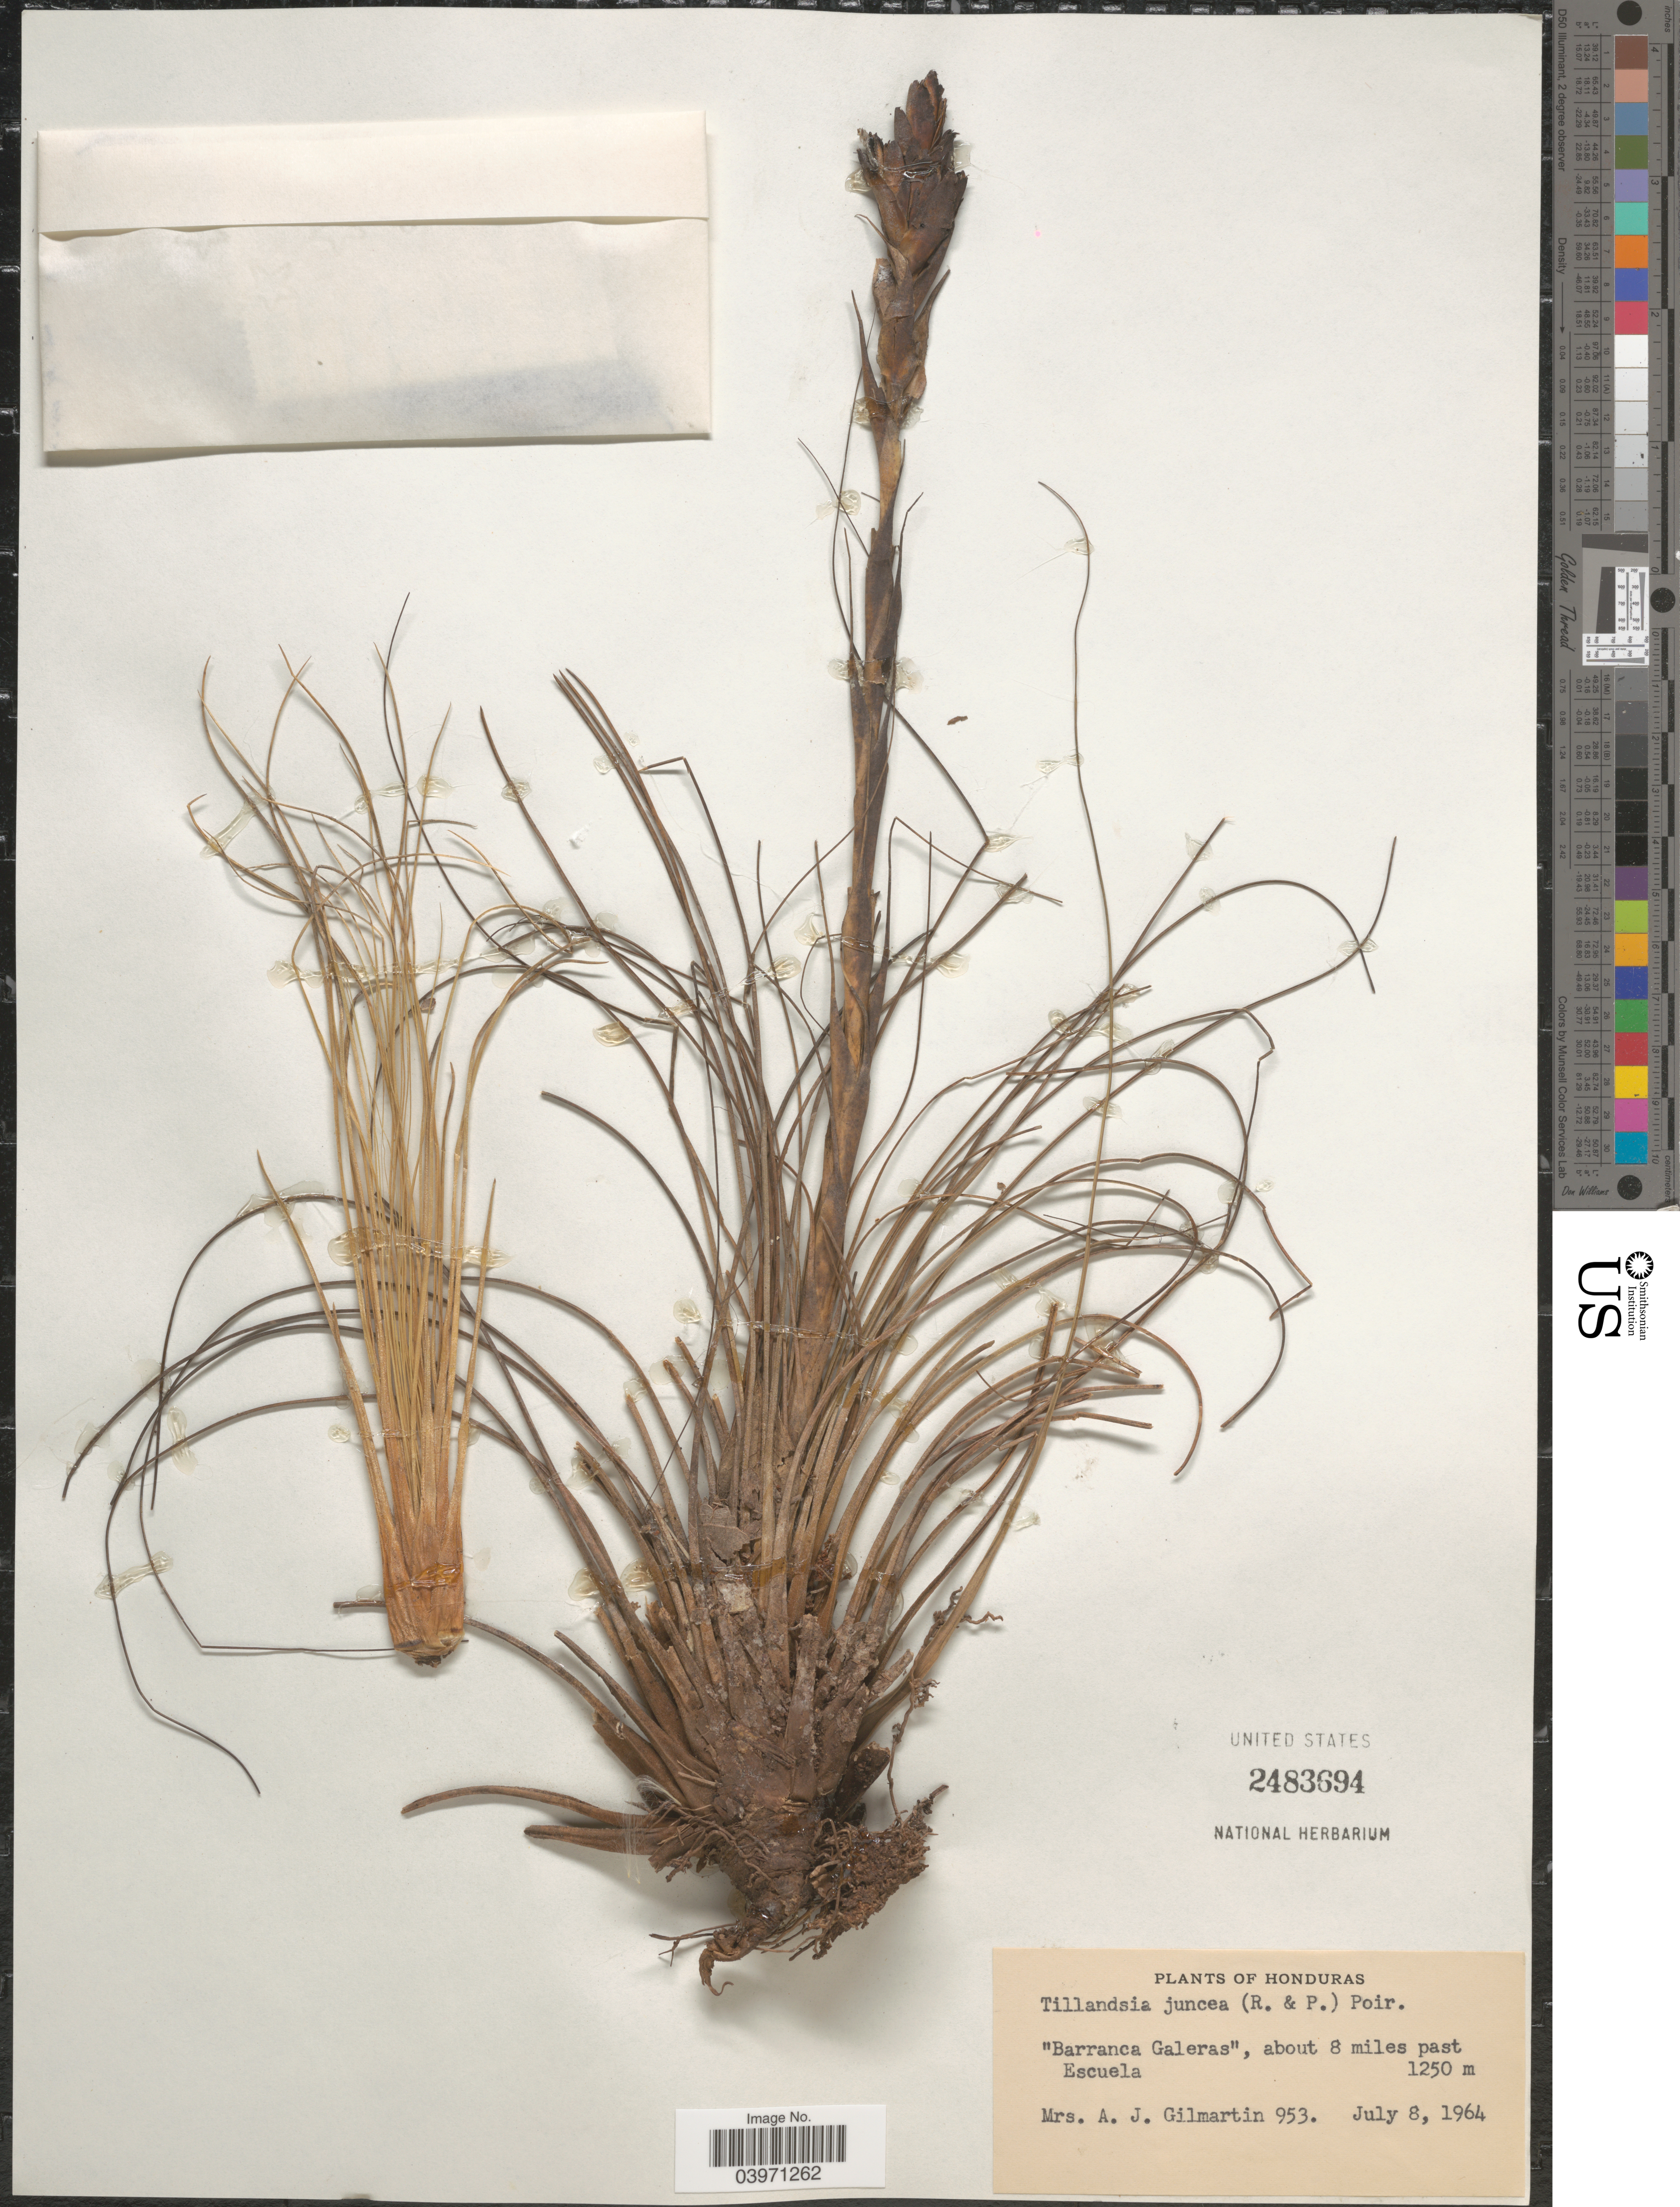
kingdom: Plantae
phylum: Tracheophyta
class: Liliopsida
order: Poales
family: Bromeliaceae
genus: Tillandsia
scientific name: Tillandsia juncea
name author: (Ruiz & Pav.) Poir.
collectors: A. J. Gilmartin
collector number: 953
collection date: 1964-07-08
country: Honduras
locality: Barranca Galeras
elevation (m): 1250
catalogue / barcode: US 2483694